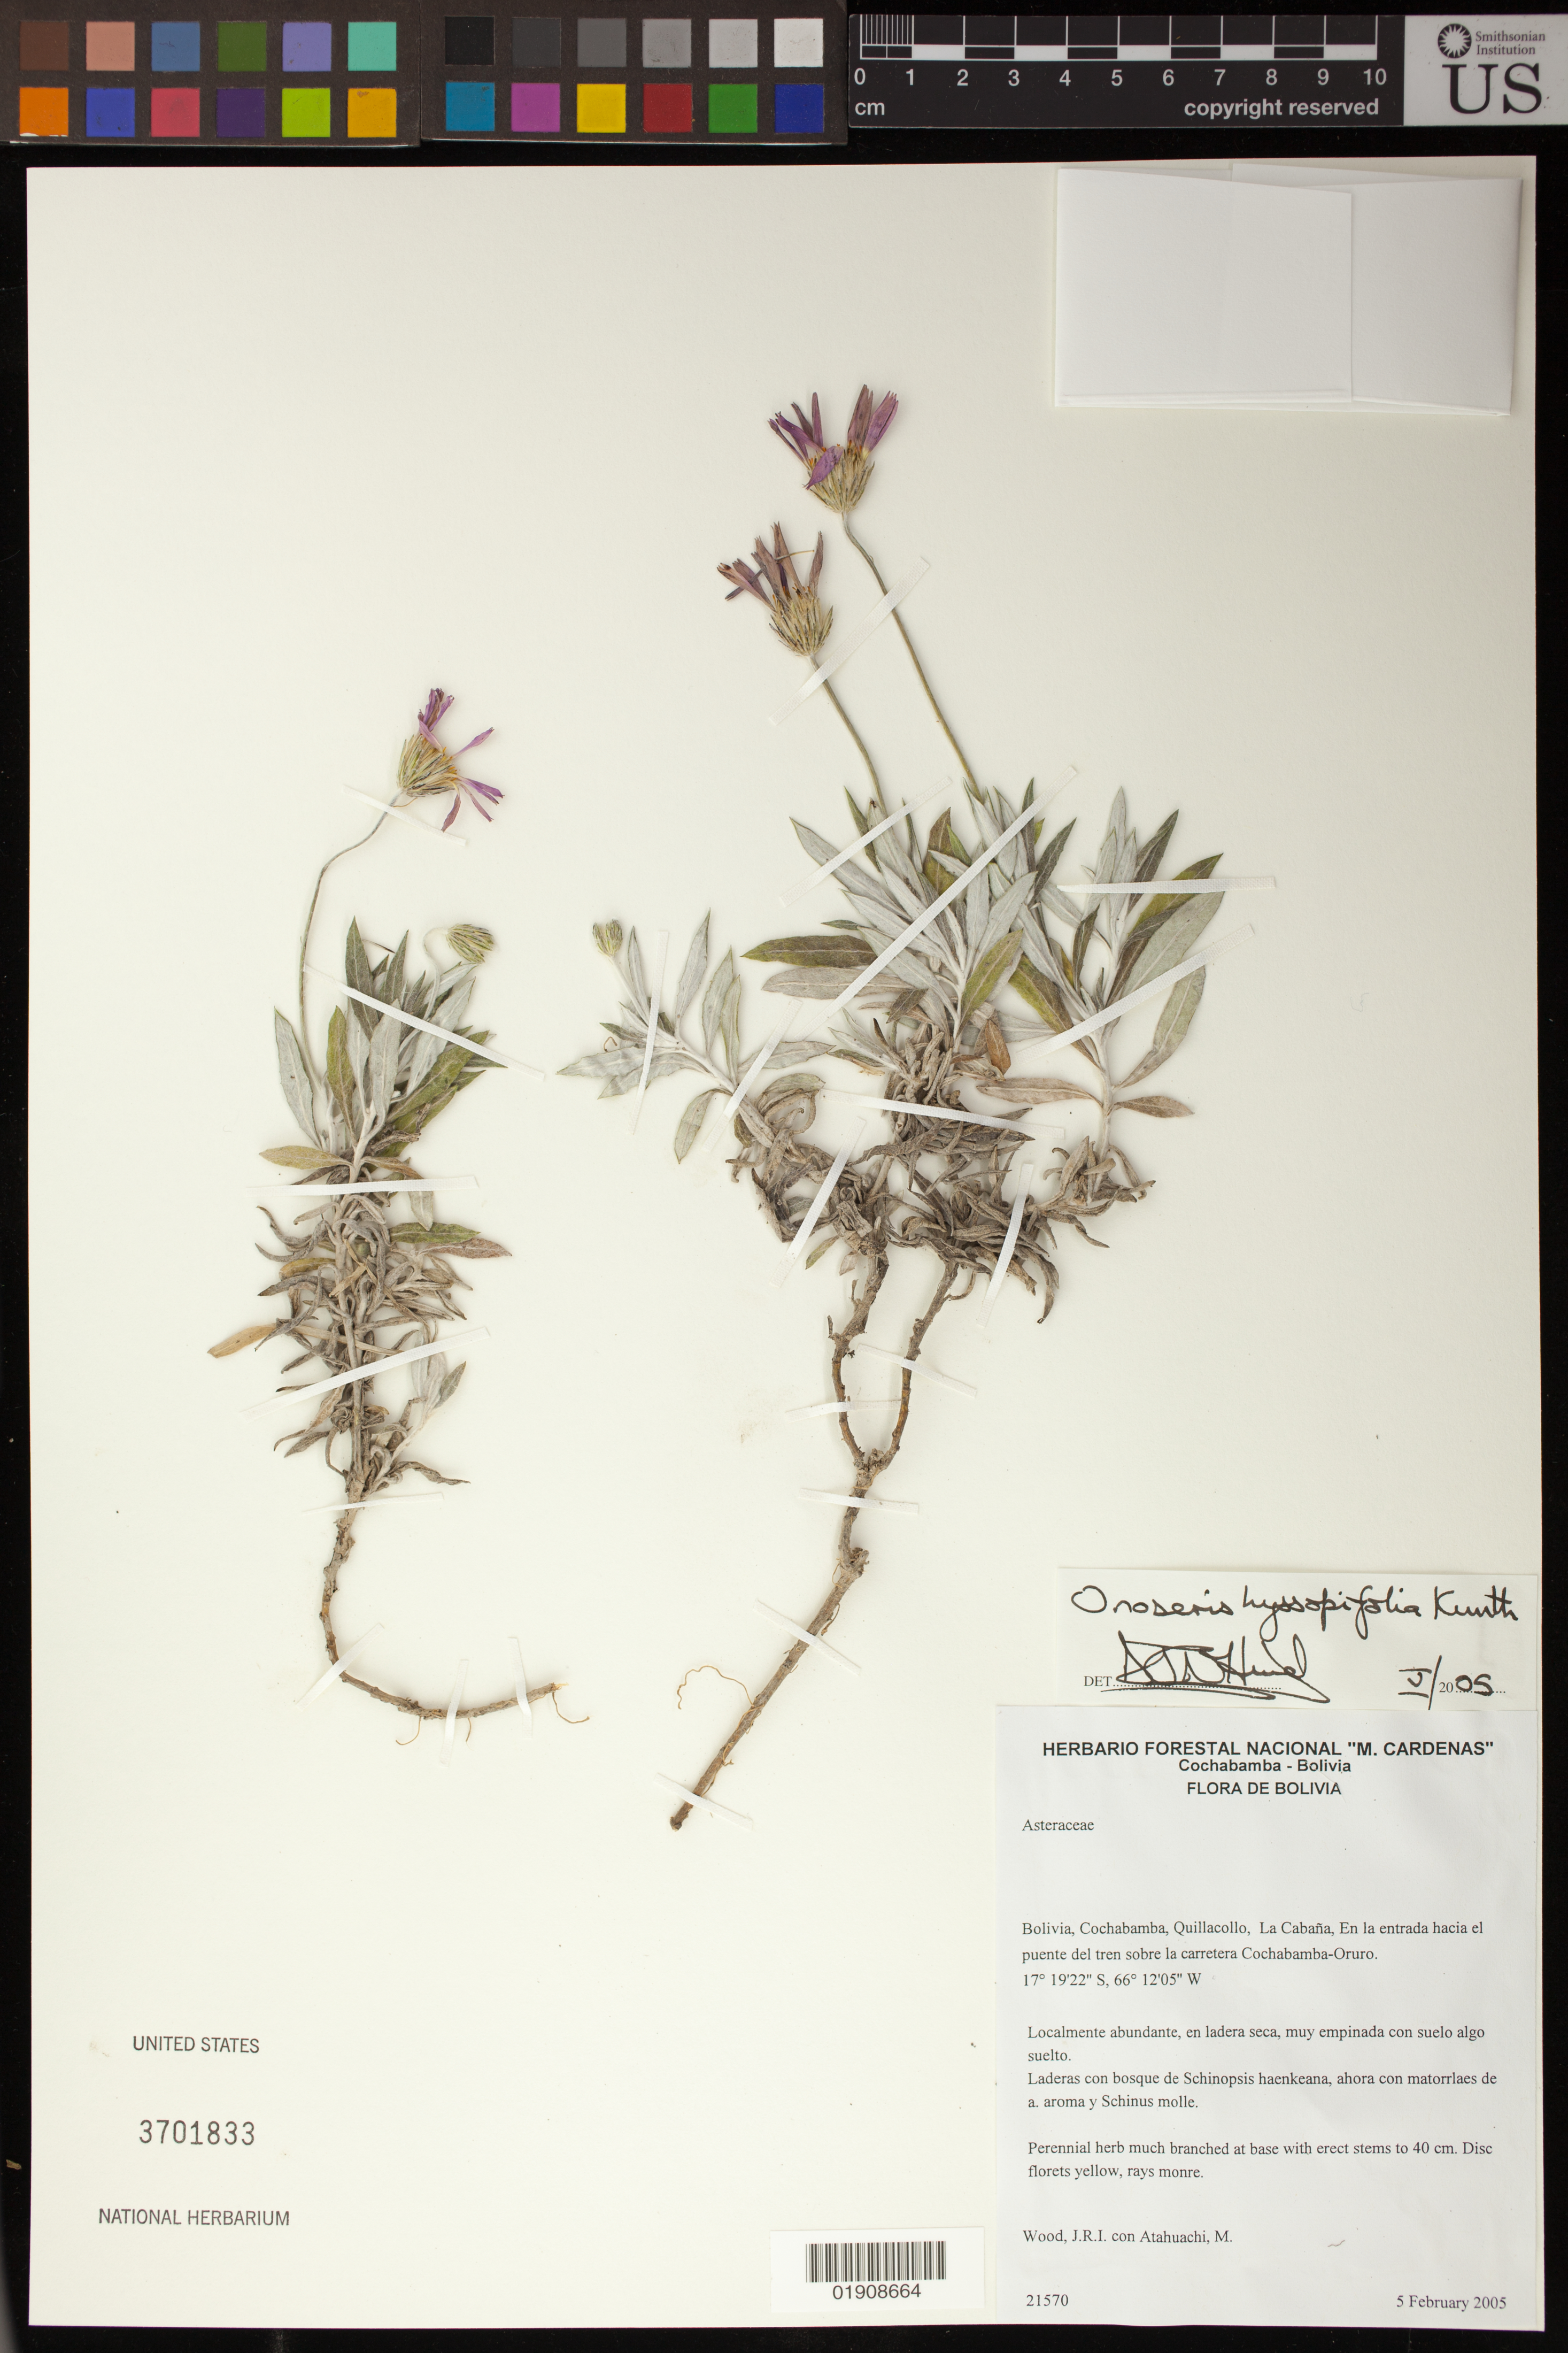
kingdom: Plantae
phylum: Tracheophyta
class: Magnoliopsida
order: Asterales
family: Asteraceae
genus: Onoseris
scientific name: Onoseris hyssopifolia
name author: Kunth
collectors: J. R. I. Wood & M. Atahuachi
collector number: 21570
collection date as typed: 5 February 2005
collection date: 2005-02-05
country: Bolivia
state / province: Cochabamba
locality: Quillacollo, La Cabana, En la entrada hacia el puente del tren sobre la carretera Cochabamba-Oruro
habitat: Locally abundent. En ladera seca, muy empinada con suelo algo suelto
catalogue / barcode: US 3701833